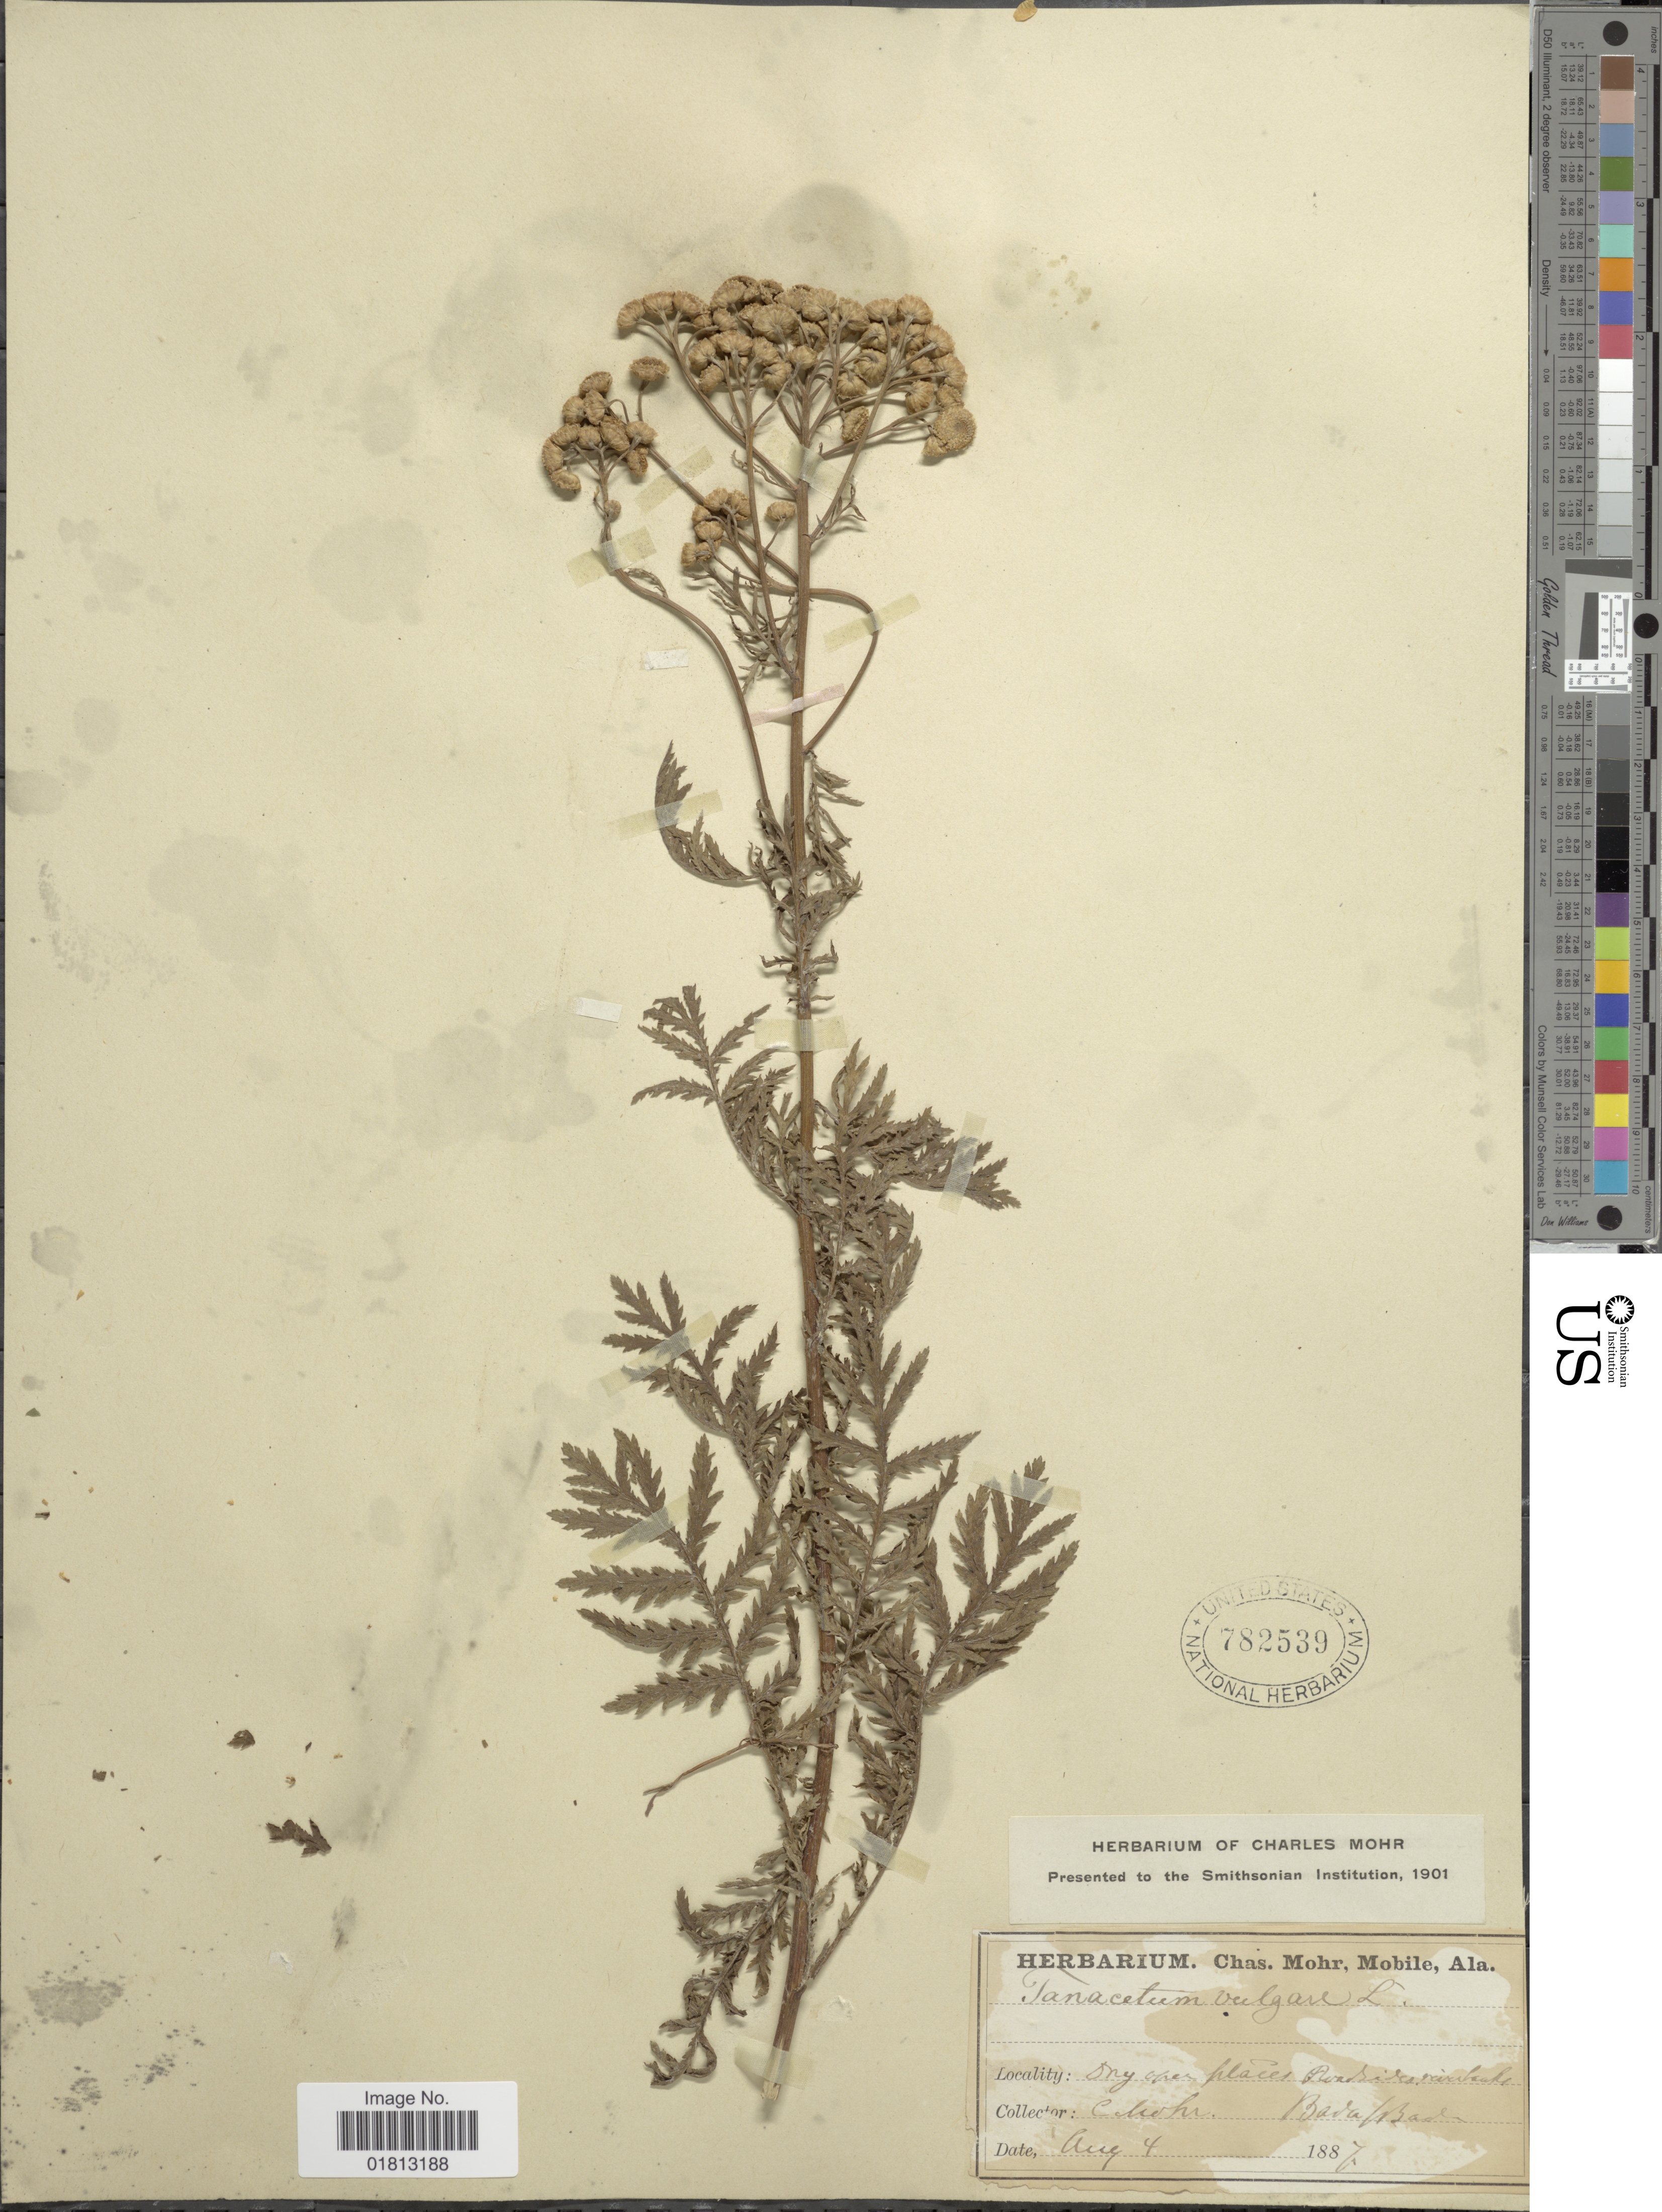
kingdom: Plantae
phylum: Tracheophyta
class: Magnoliopsida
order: Asterales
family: Asteraceae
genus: Tanacetum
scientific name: Tanacetum vulgare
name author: L.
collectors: C. T. Mohr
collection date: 1887-08-04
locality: Dry over places Roadside riverbanks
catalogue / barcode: US 782539